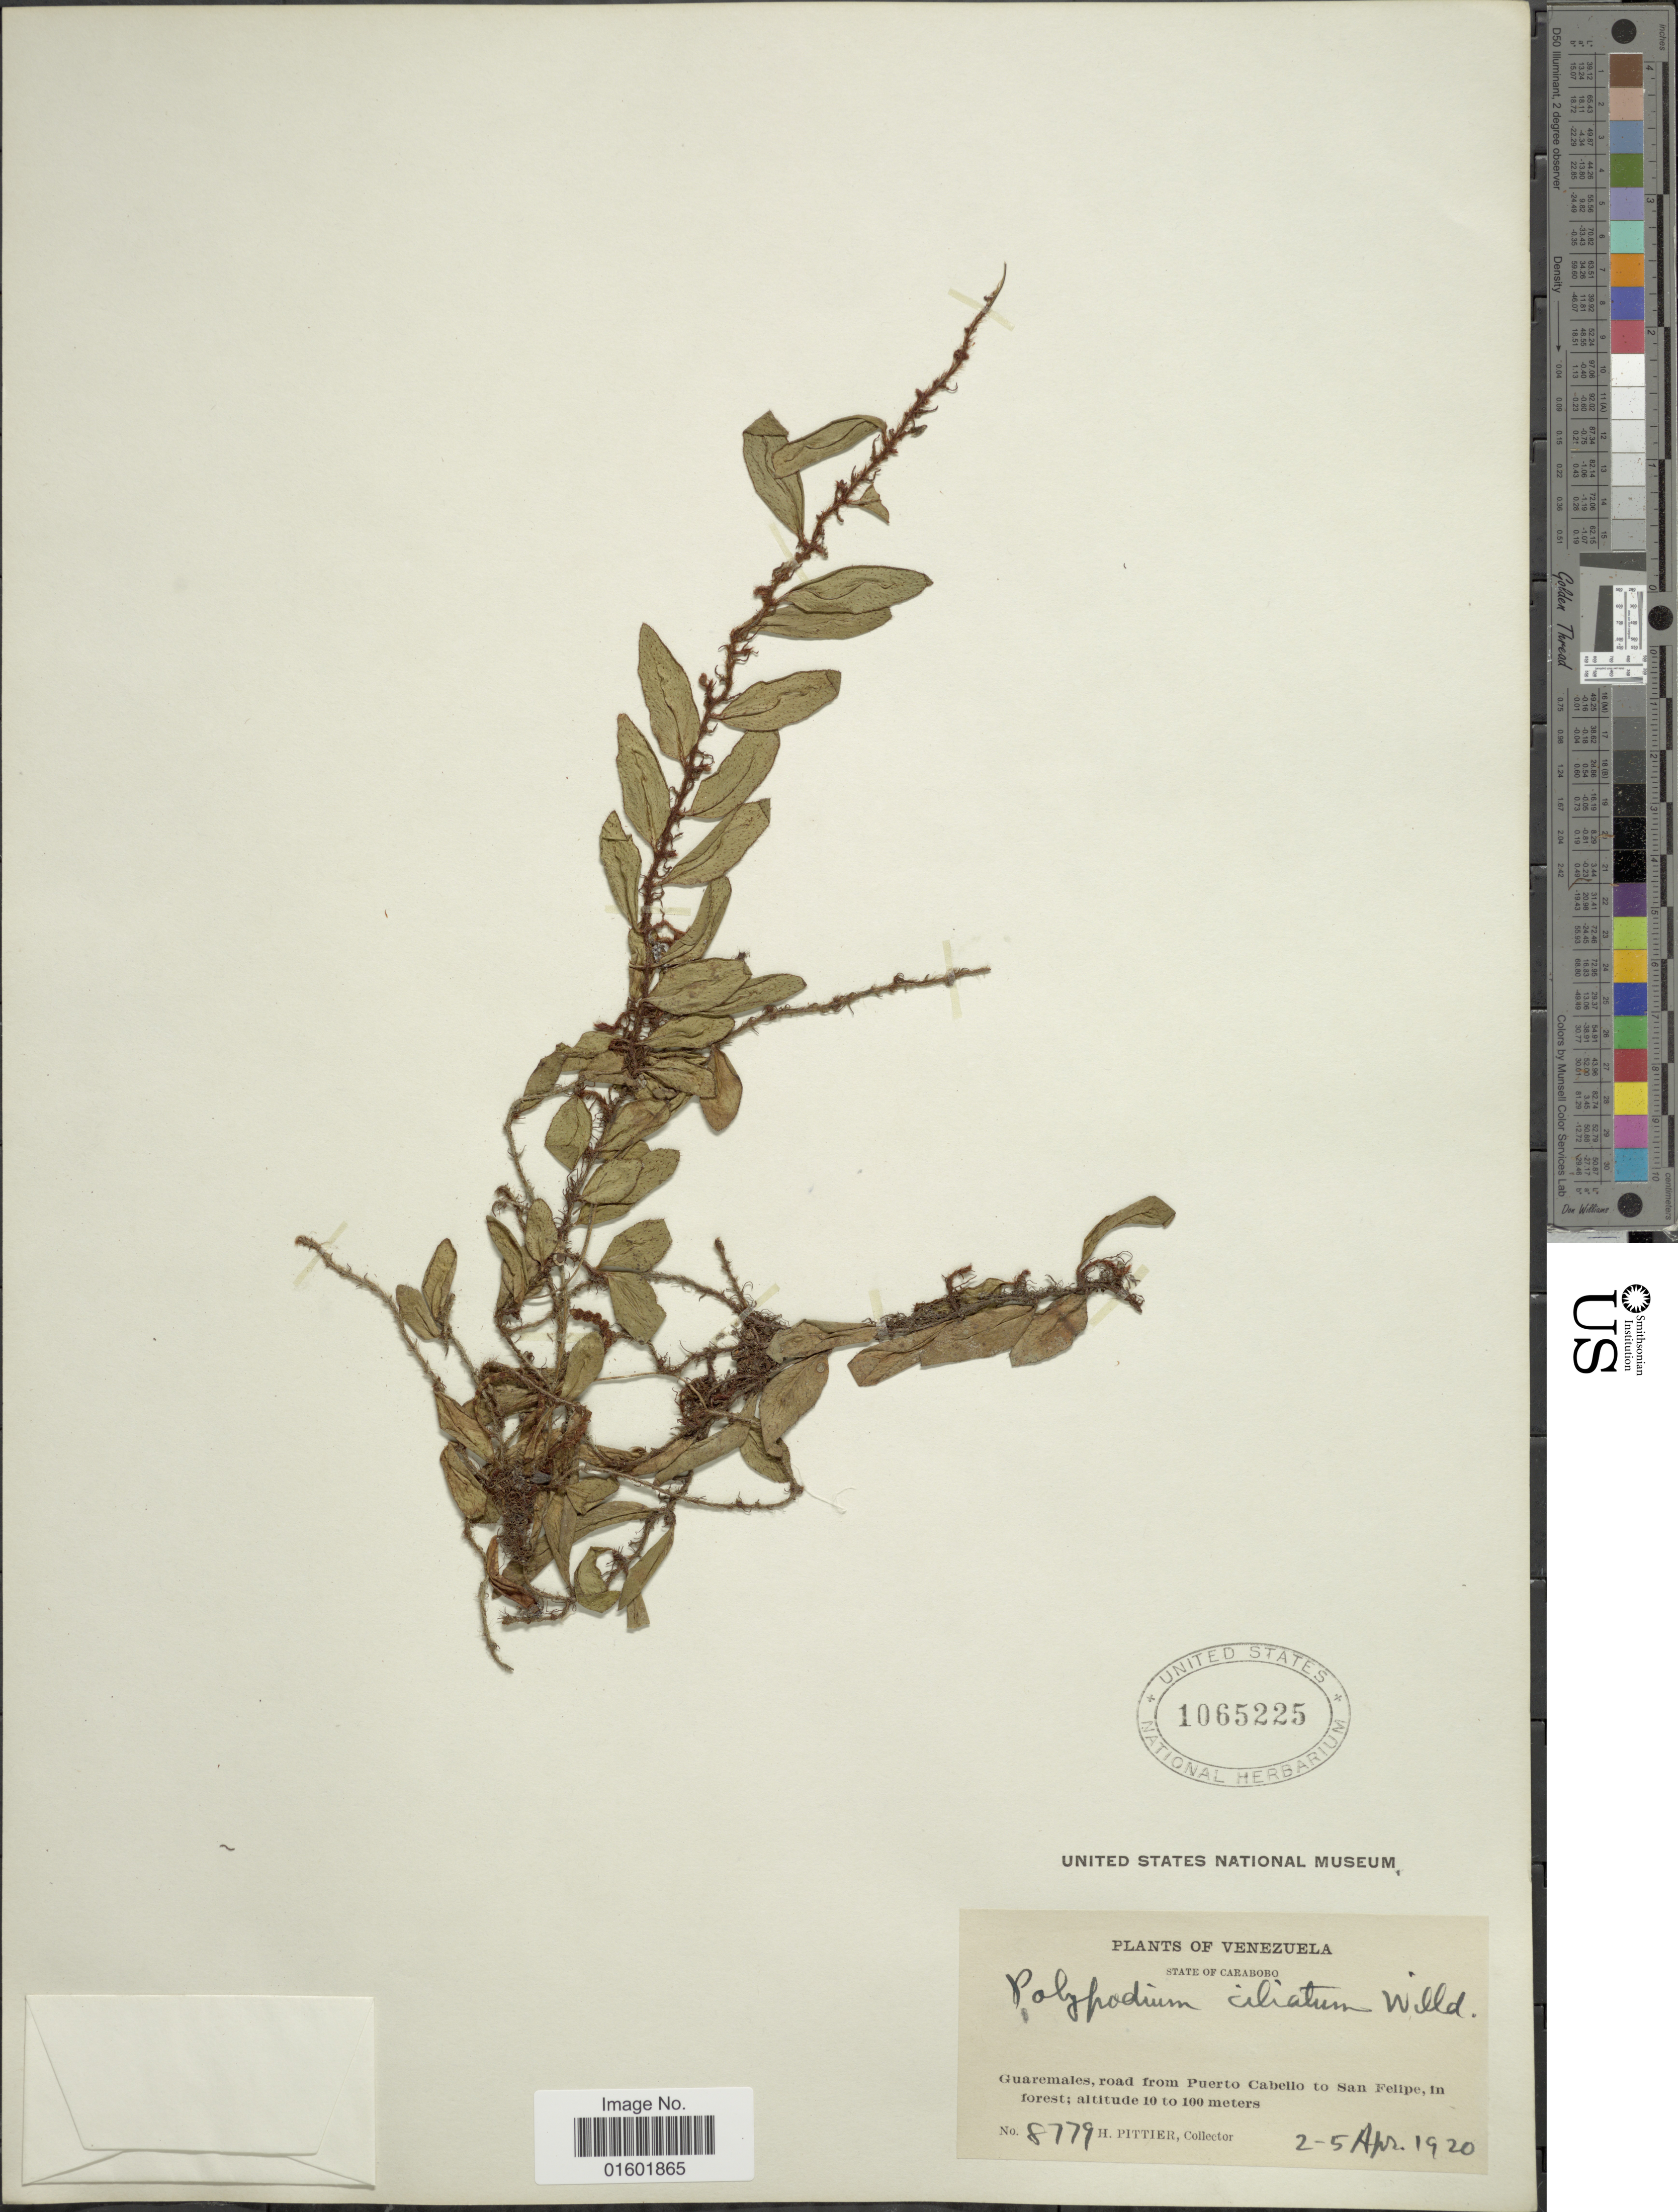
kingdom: Plantae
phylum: Tracheophyta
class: Polypodiopsida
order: Polypodiales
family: Polypodiaceae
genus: Microgramma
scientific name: Microgramma reptans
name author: (Cav.) A.R. Sm.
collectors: H. F. Pittier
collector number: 8779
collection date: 1920-04-02/1920-04-05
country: Venezuela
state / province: Carabobo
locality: Guaremales, road from Puerto Cabello to San Felipe, in forest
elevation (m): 10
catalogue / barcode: US 1065225